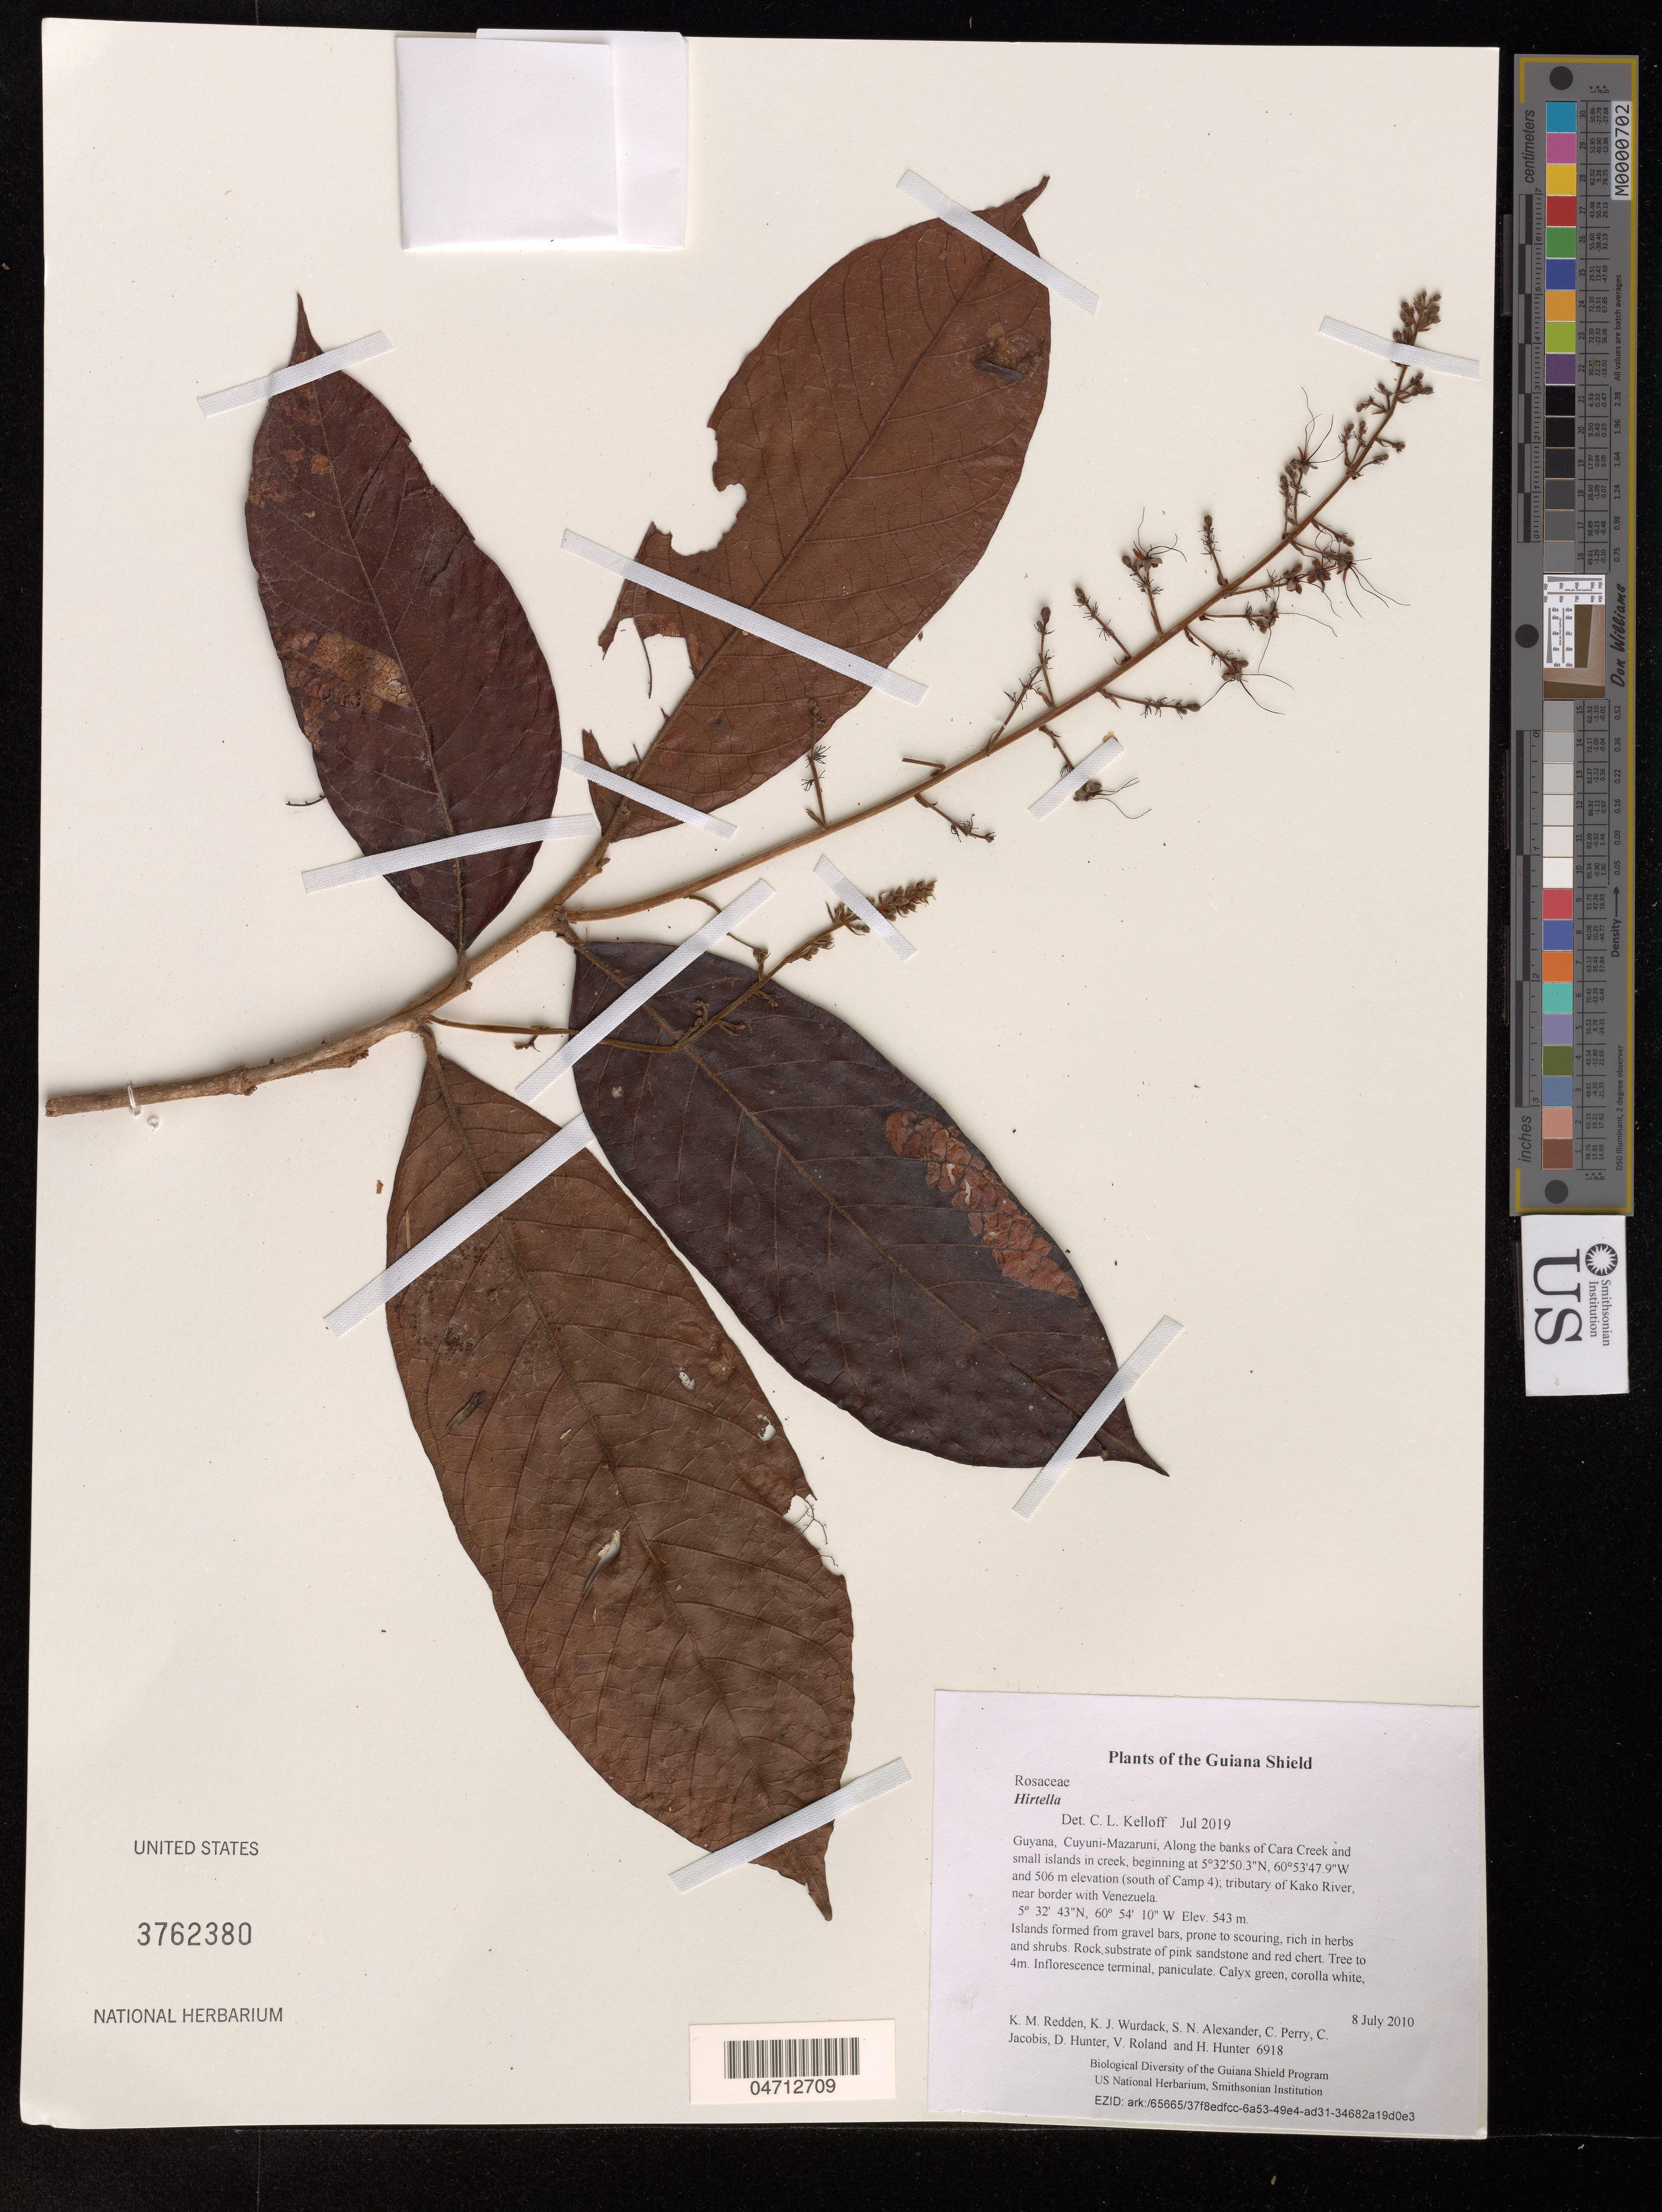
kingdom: Plantae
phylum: Tracheophyta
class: Magnoliopsida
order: Malpighiales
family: Chrysobalanaceae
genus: Hirtella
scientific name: Hirtella sp.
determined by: Kelloff, C. L.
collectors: K. M. Redden, K. Wurdack, S. N. Alexander, C. Perry, C. Jacobis, D. Hunter, V. Roland & H. Hunter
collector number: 6918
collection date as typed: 8 July 2010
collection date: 2010-07-08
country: Guyana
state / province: Cuyuni-Mazaruni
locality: Along the banks of Cara Creek and small islands in creek, beginning at 5°32'50.3"N, 60°53'47.9"W and 506 m elevation (south of Camp 4); tributary of Kako River, near border with Venezuela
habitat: Islands formed from gravel bars, prone to scouring, rich in herbs and shrubs. Rock substrate of pink sandstone and red chert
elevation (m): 543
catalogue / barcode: US 3762380